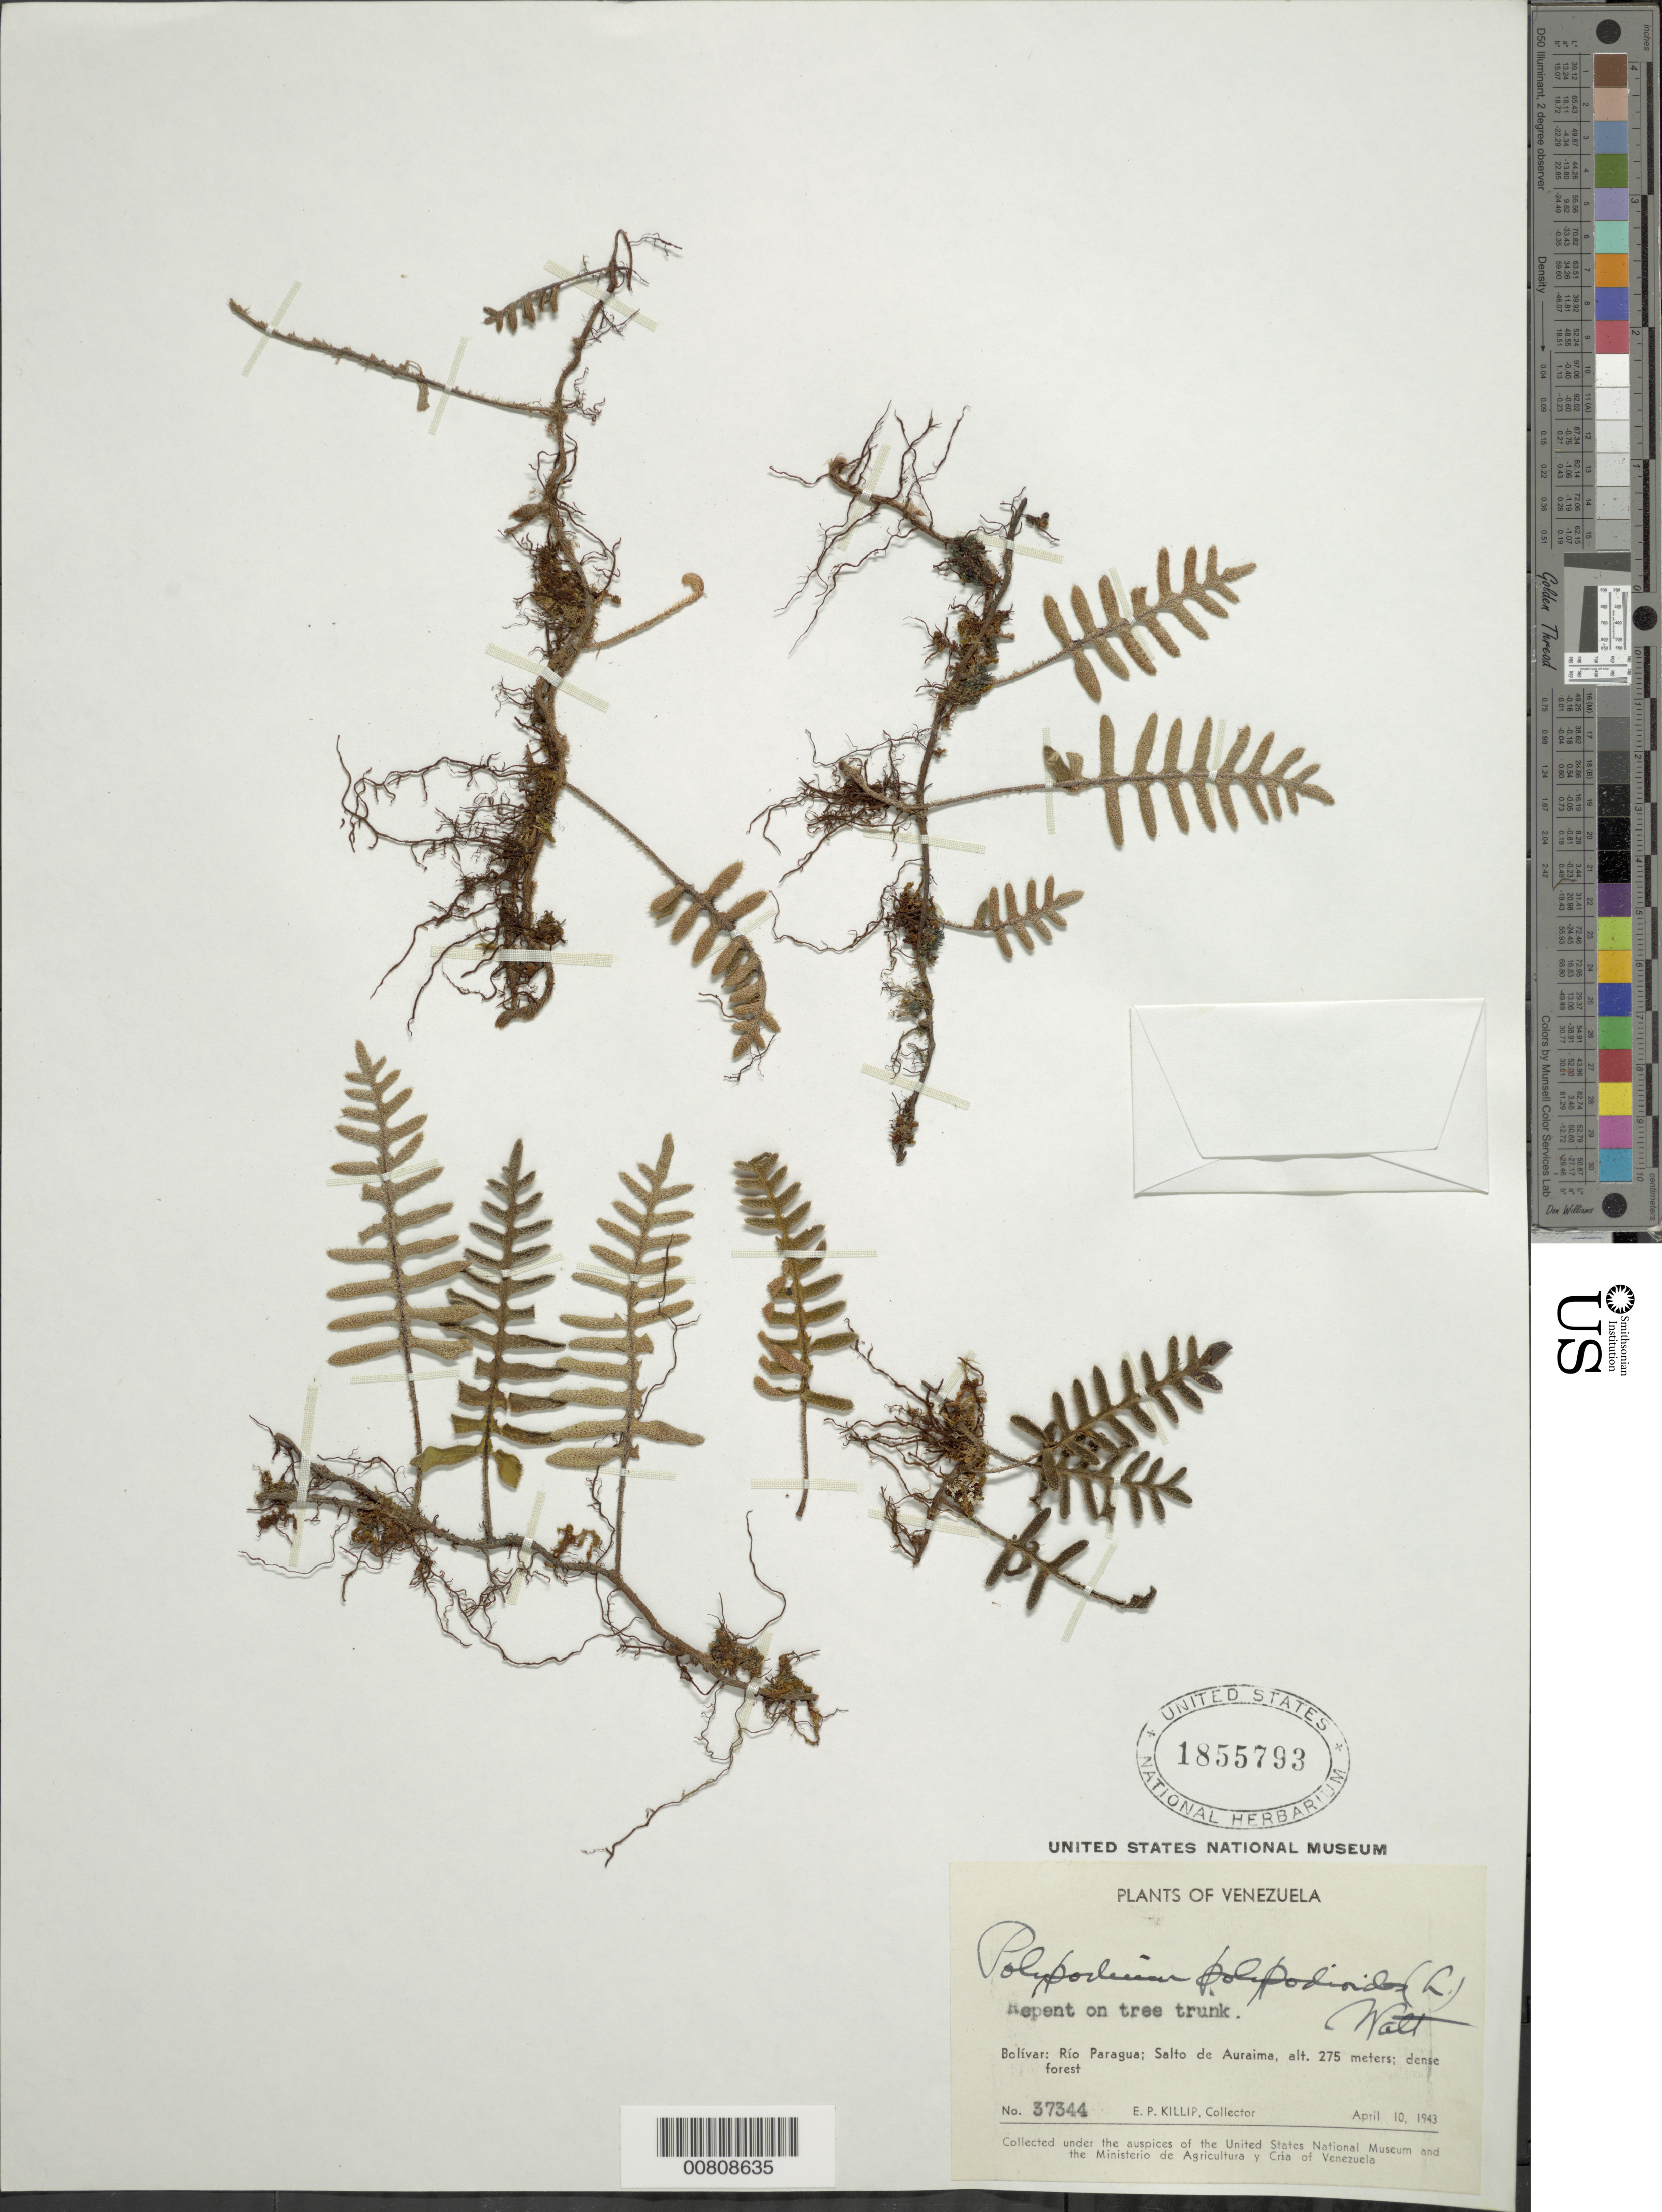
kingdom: Plantae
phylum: Tracheophyta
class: Polypodiopsida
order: Polypodiales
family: Polypodiaceae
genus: Pleopeltis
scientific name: Pleopeltis polypodioides var. burchellii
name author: (Baker) A.R. Sm.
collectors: E. P. Killip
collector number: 37344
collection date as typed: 10-Apr-43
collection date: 1943-04-10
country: Venezuela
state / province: Bolívar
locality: Salto de Auraima, Río Paragua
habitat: Dense forest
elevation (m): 275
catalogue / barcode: US 1855793